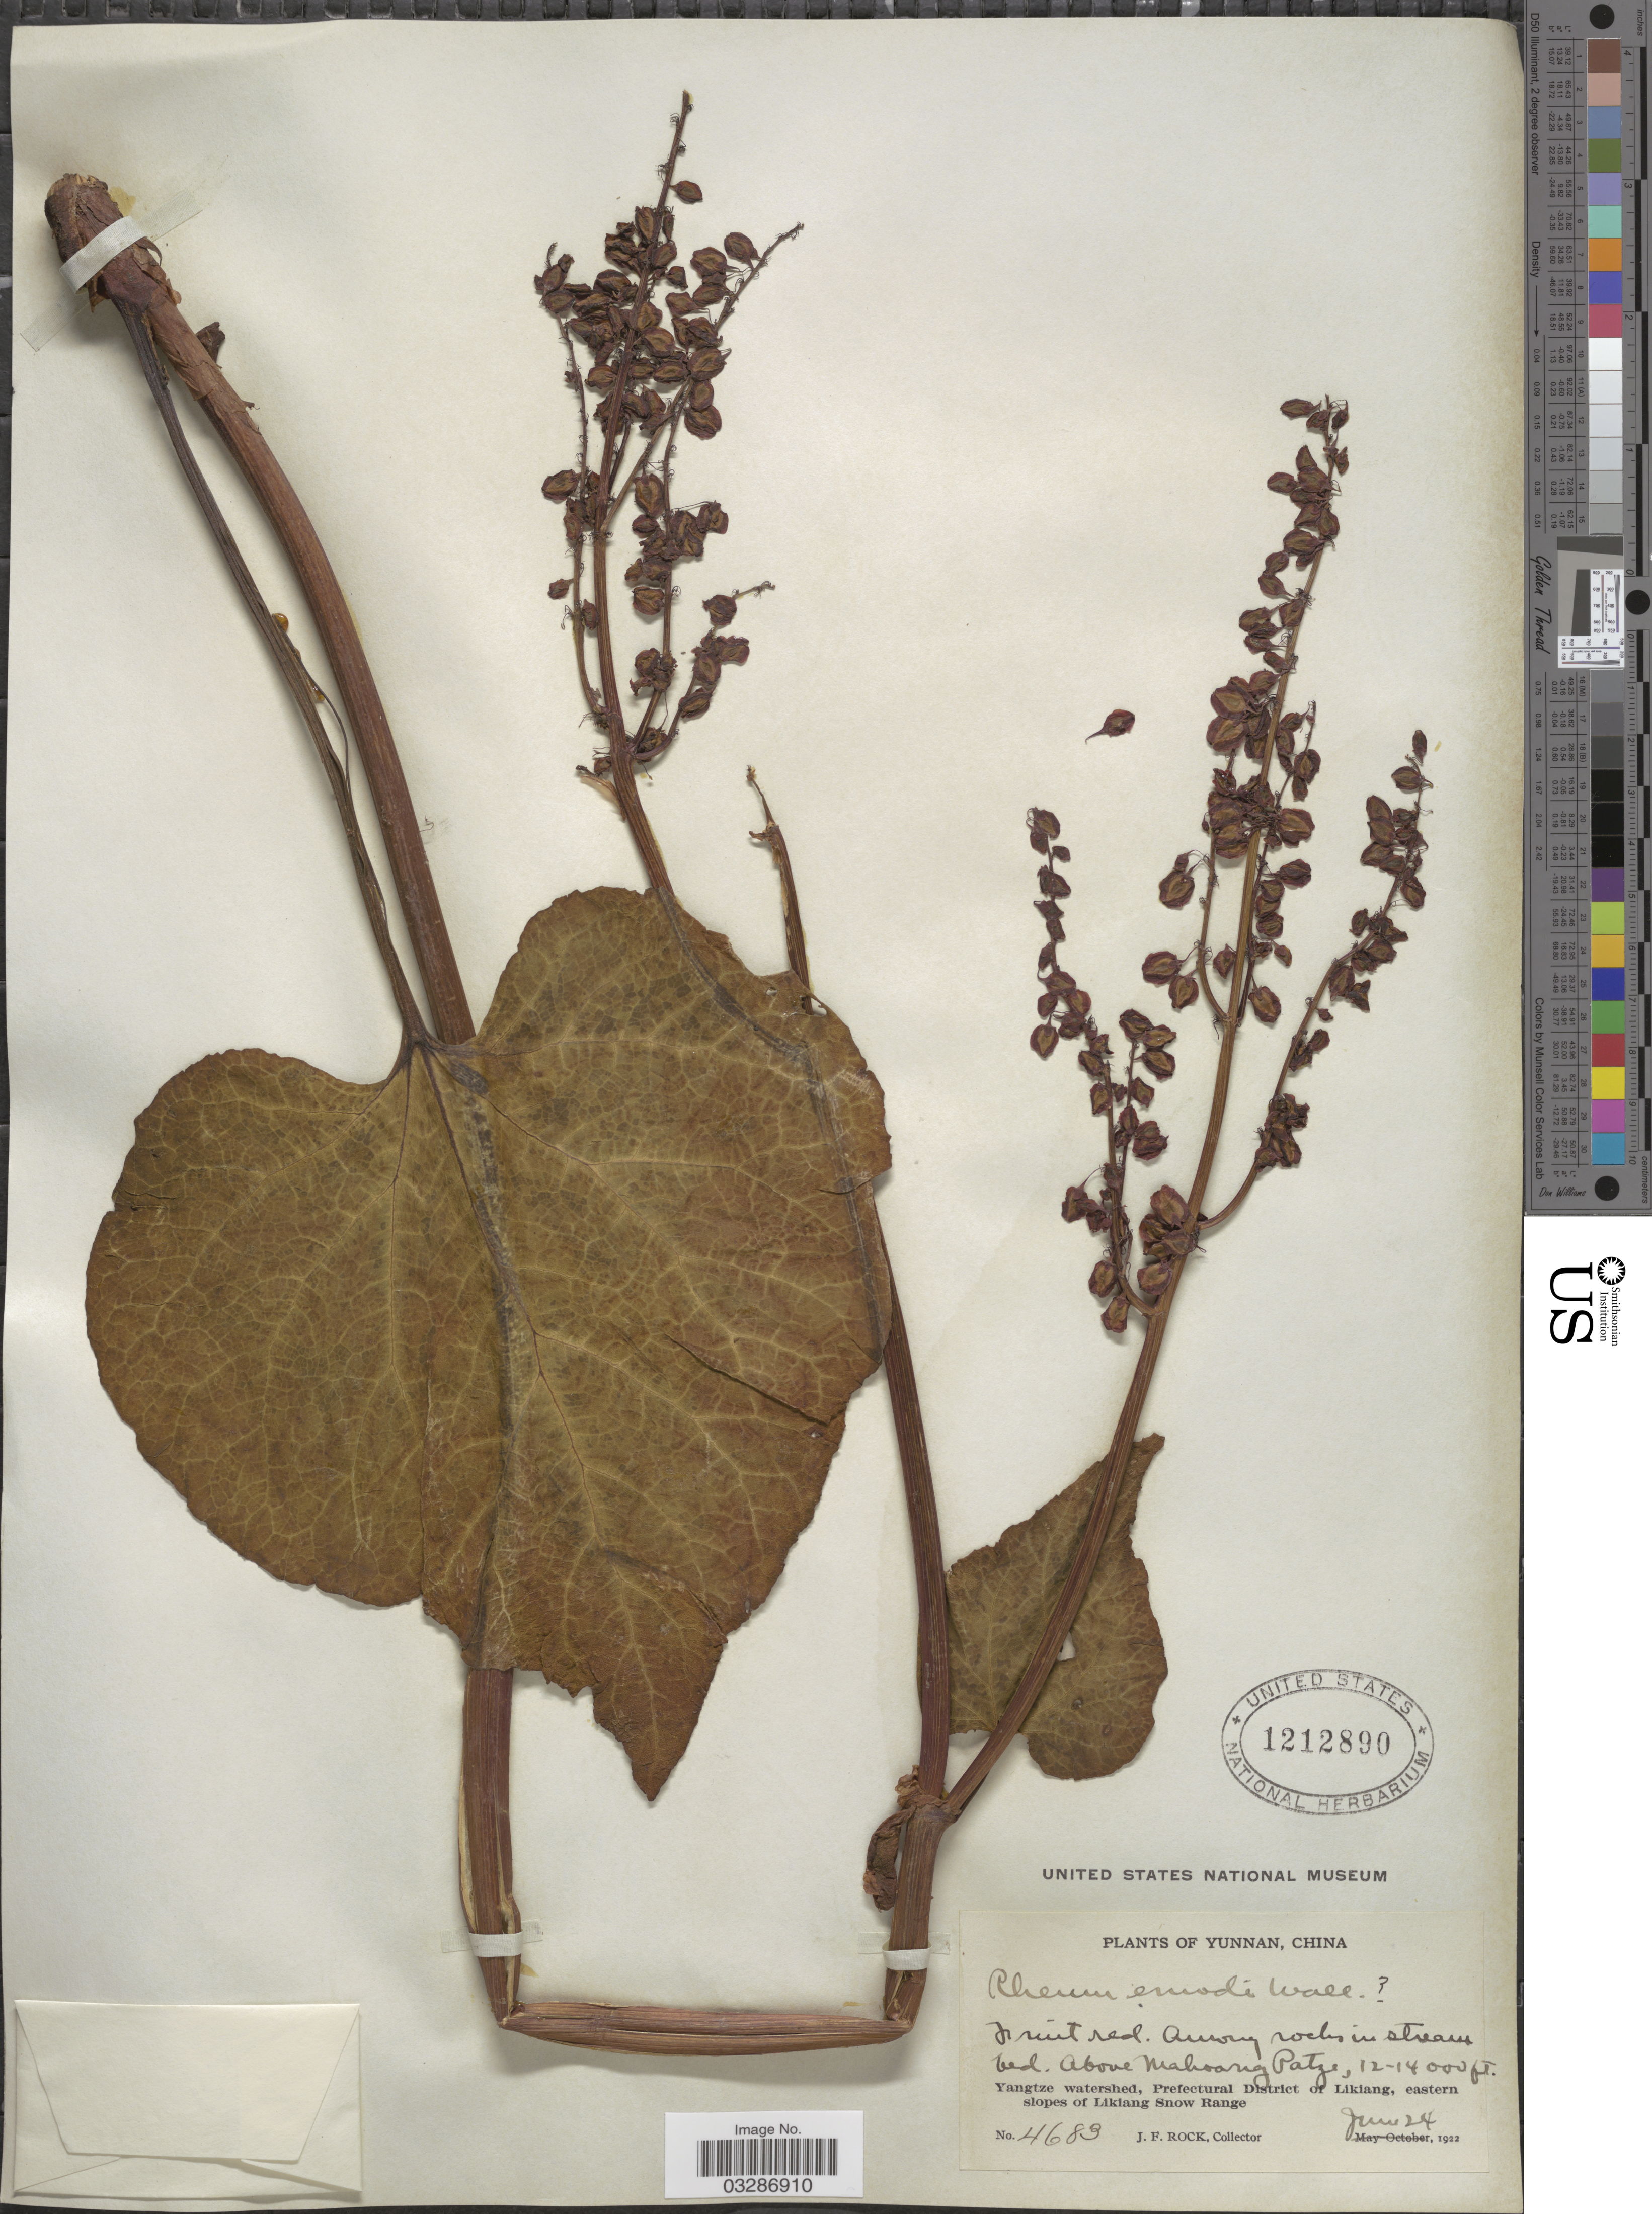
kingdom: Plantae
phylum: Tracheophyta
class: Magnoliopsida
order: Caryophyllales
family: Polygonaceae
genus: Rheum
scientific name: Rheum emodi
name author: Wall.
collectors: J. Rock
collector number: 4683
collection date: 1922-06-24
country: China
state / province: Yunnan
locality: Above Makong Patze. Yangtze watershed, Prefectural District of Likiang, eastern slopes of Likiang Snow Range.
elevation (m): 3658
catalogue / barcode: US 1212890